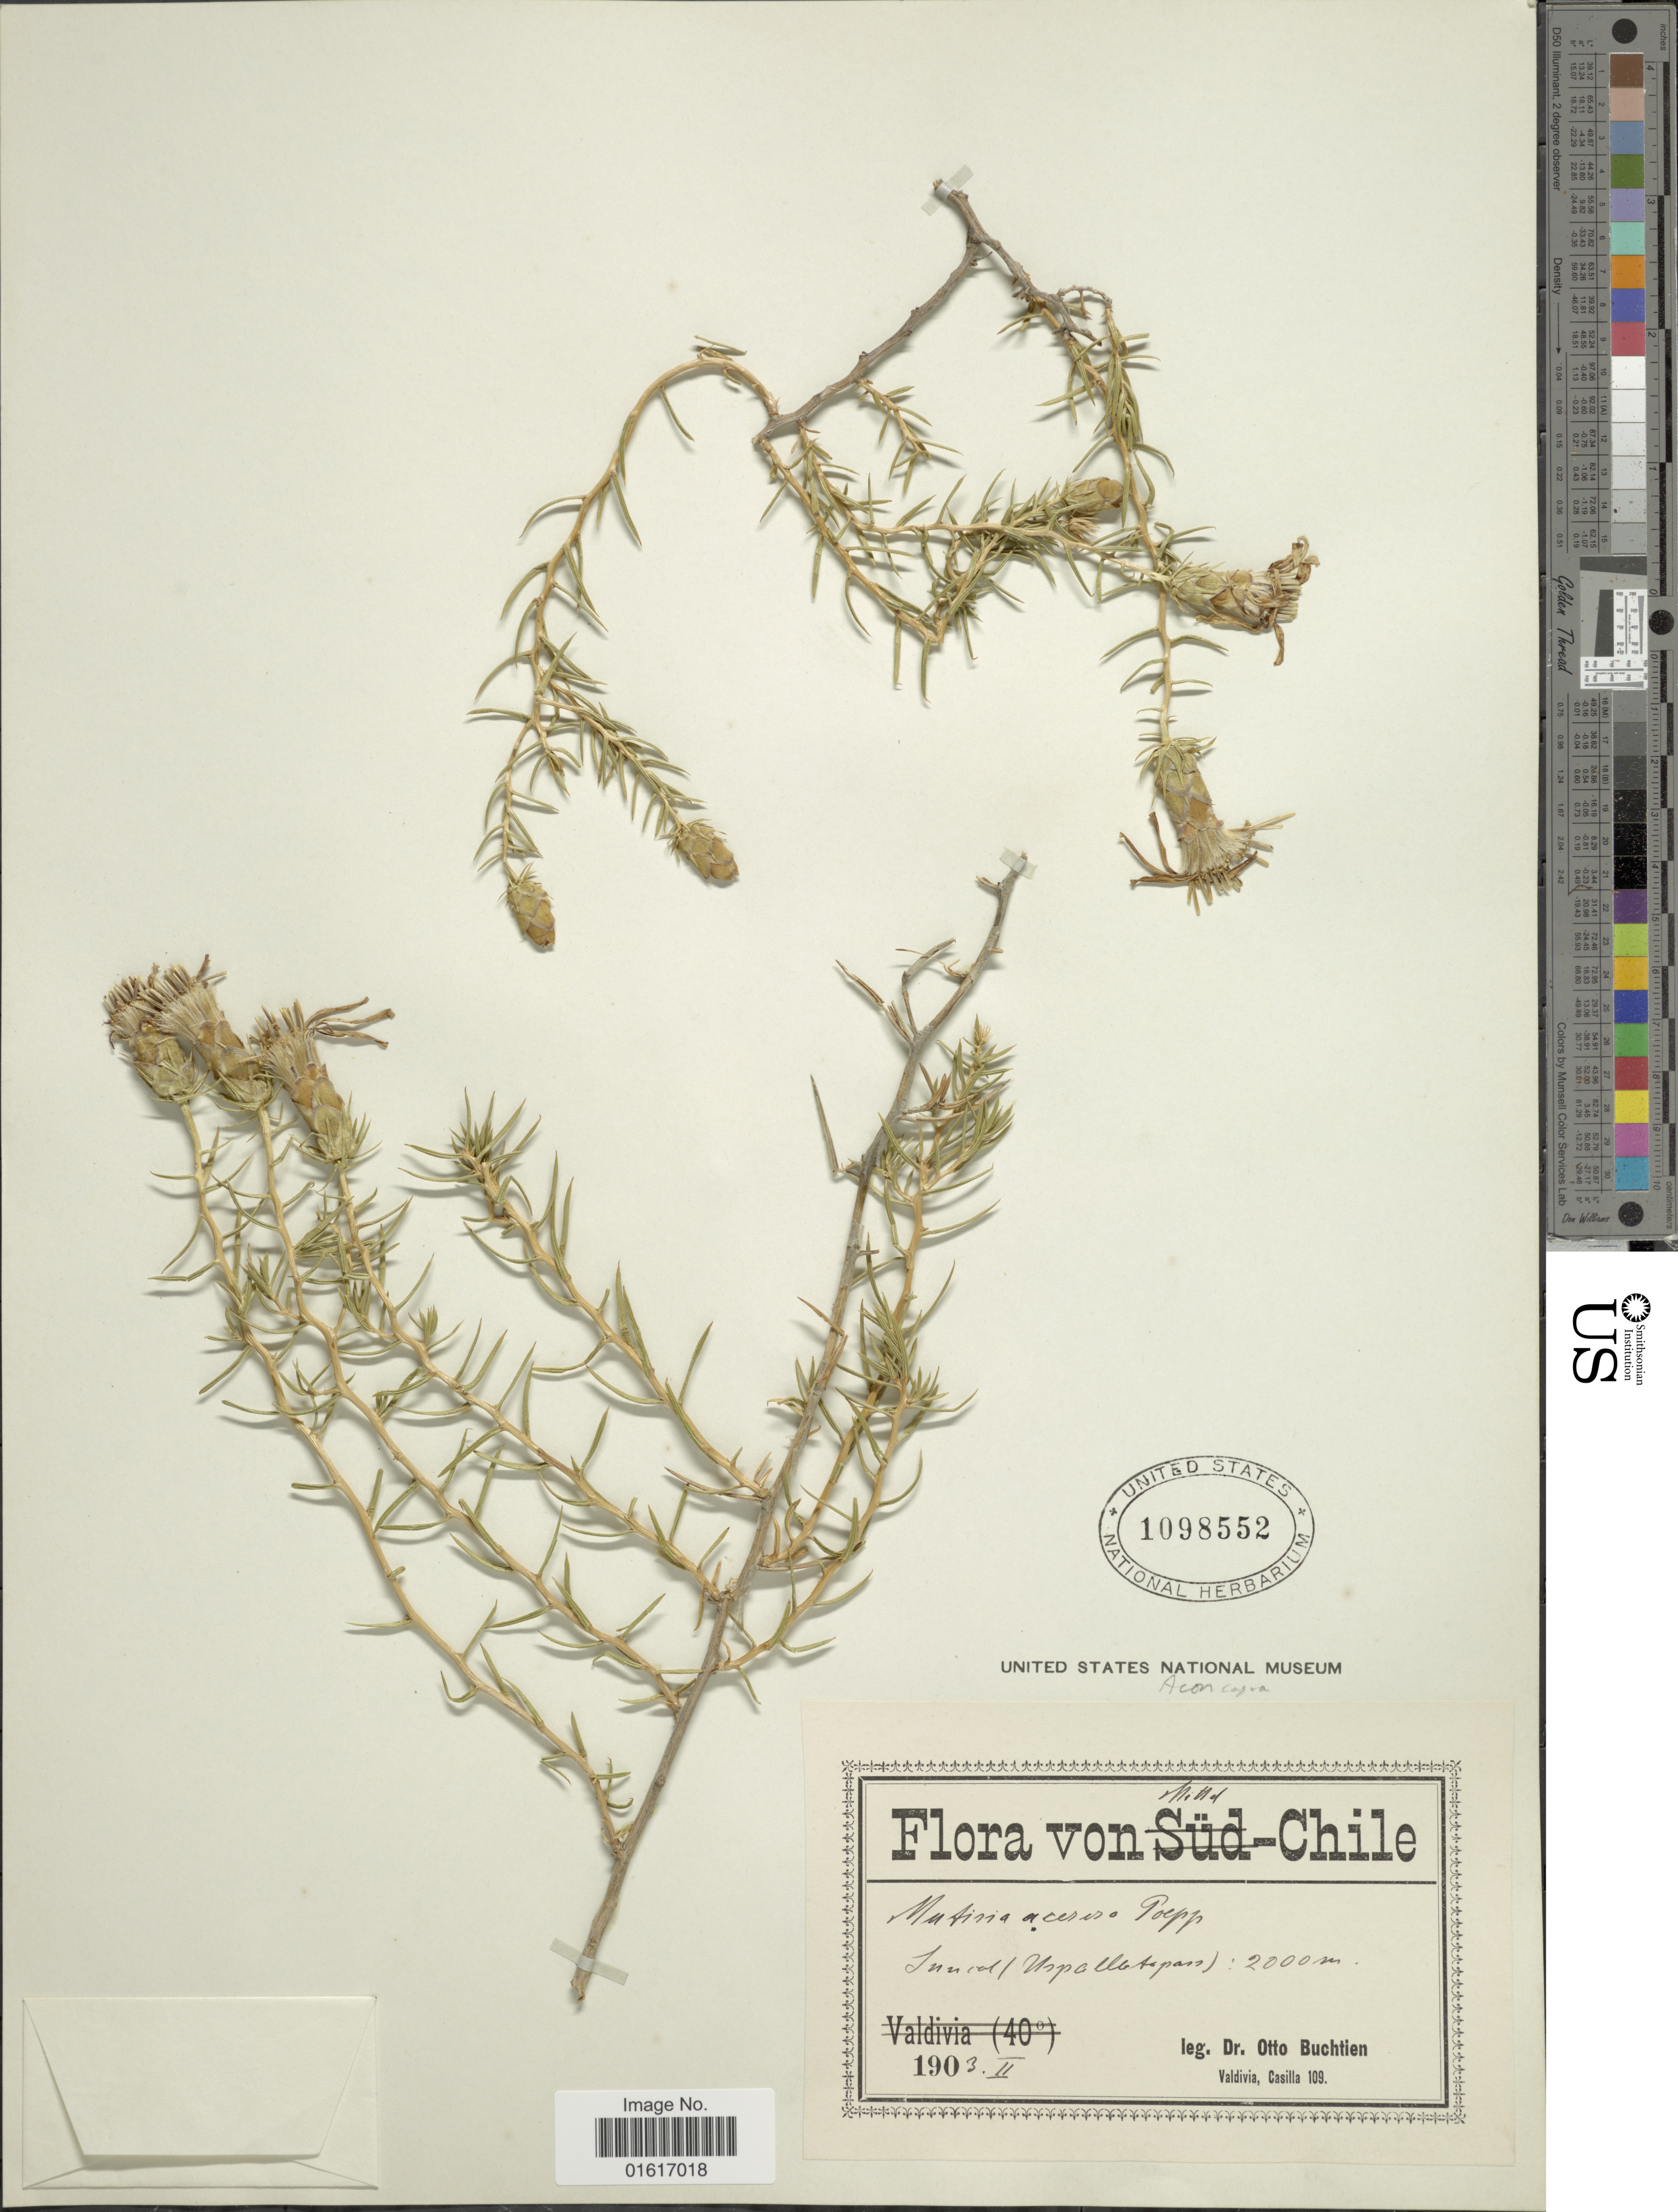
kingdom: Plantae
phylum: Tracheophyta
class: Magnoliopsida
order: Asterales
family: Asteraceae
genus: Mutisia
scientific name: Mutisia acerosa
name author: Poepp. ex Less.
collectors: O. Buchtien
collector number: Casilla109?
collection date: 1903-02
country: Chile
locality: Juncal (Uspallata pass)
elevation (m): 2000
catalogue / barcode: US 1098552